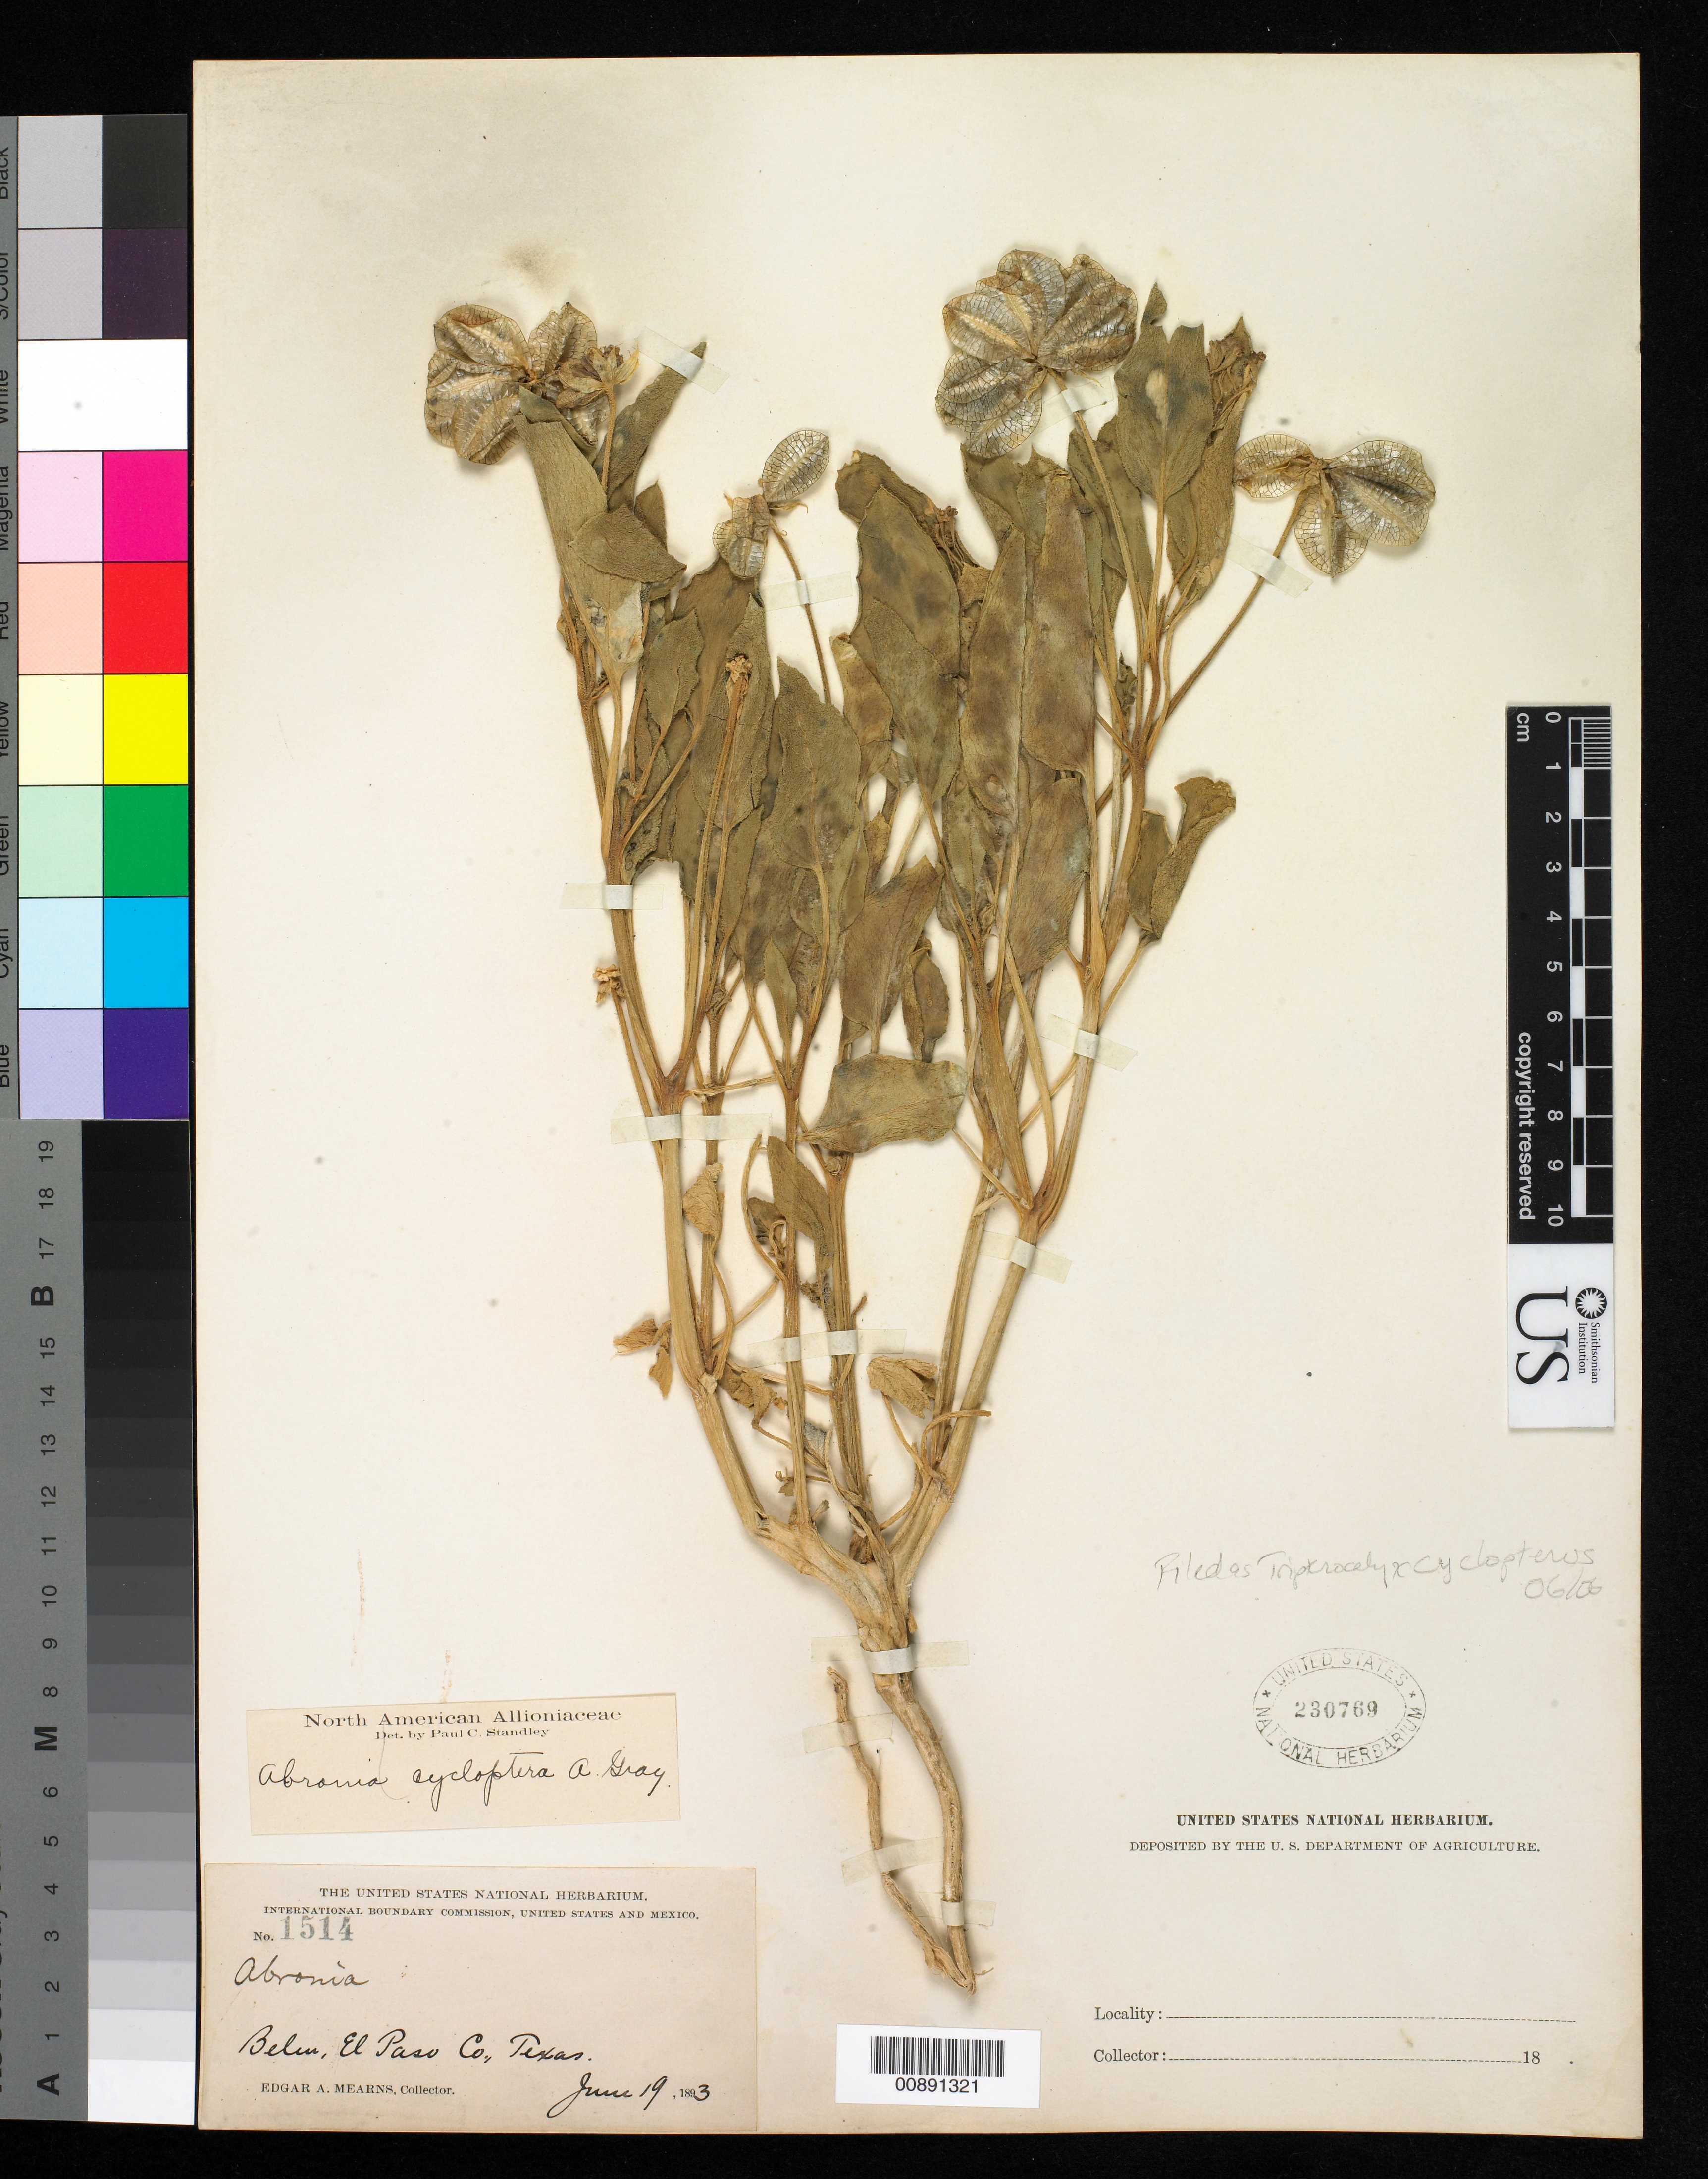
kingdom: Plantae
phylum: Tracheophyta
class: Magnoliopsida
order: Caryophyllales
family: Nyctaginaceae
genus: Tripterocalyx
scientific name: Tripterocalyx cyclopterus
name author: Standl.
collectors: E. A. Mearns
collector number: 1514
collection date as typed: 19 Jun 1893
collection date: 1893-06-19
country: United States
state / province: Texas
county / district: El Paso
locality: Belen, El Paso County, Texas.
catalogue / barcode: US 230769